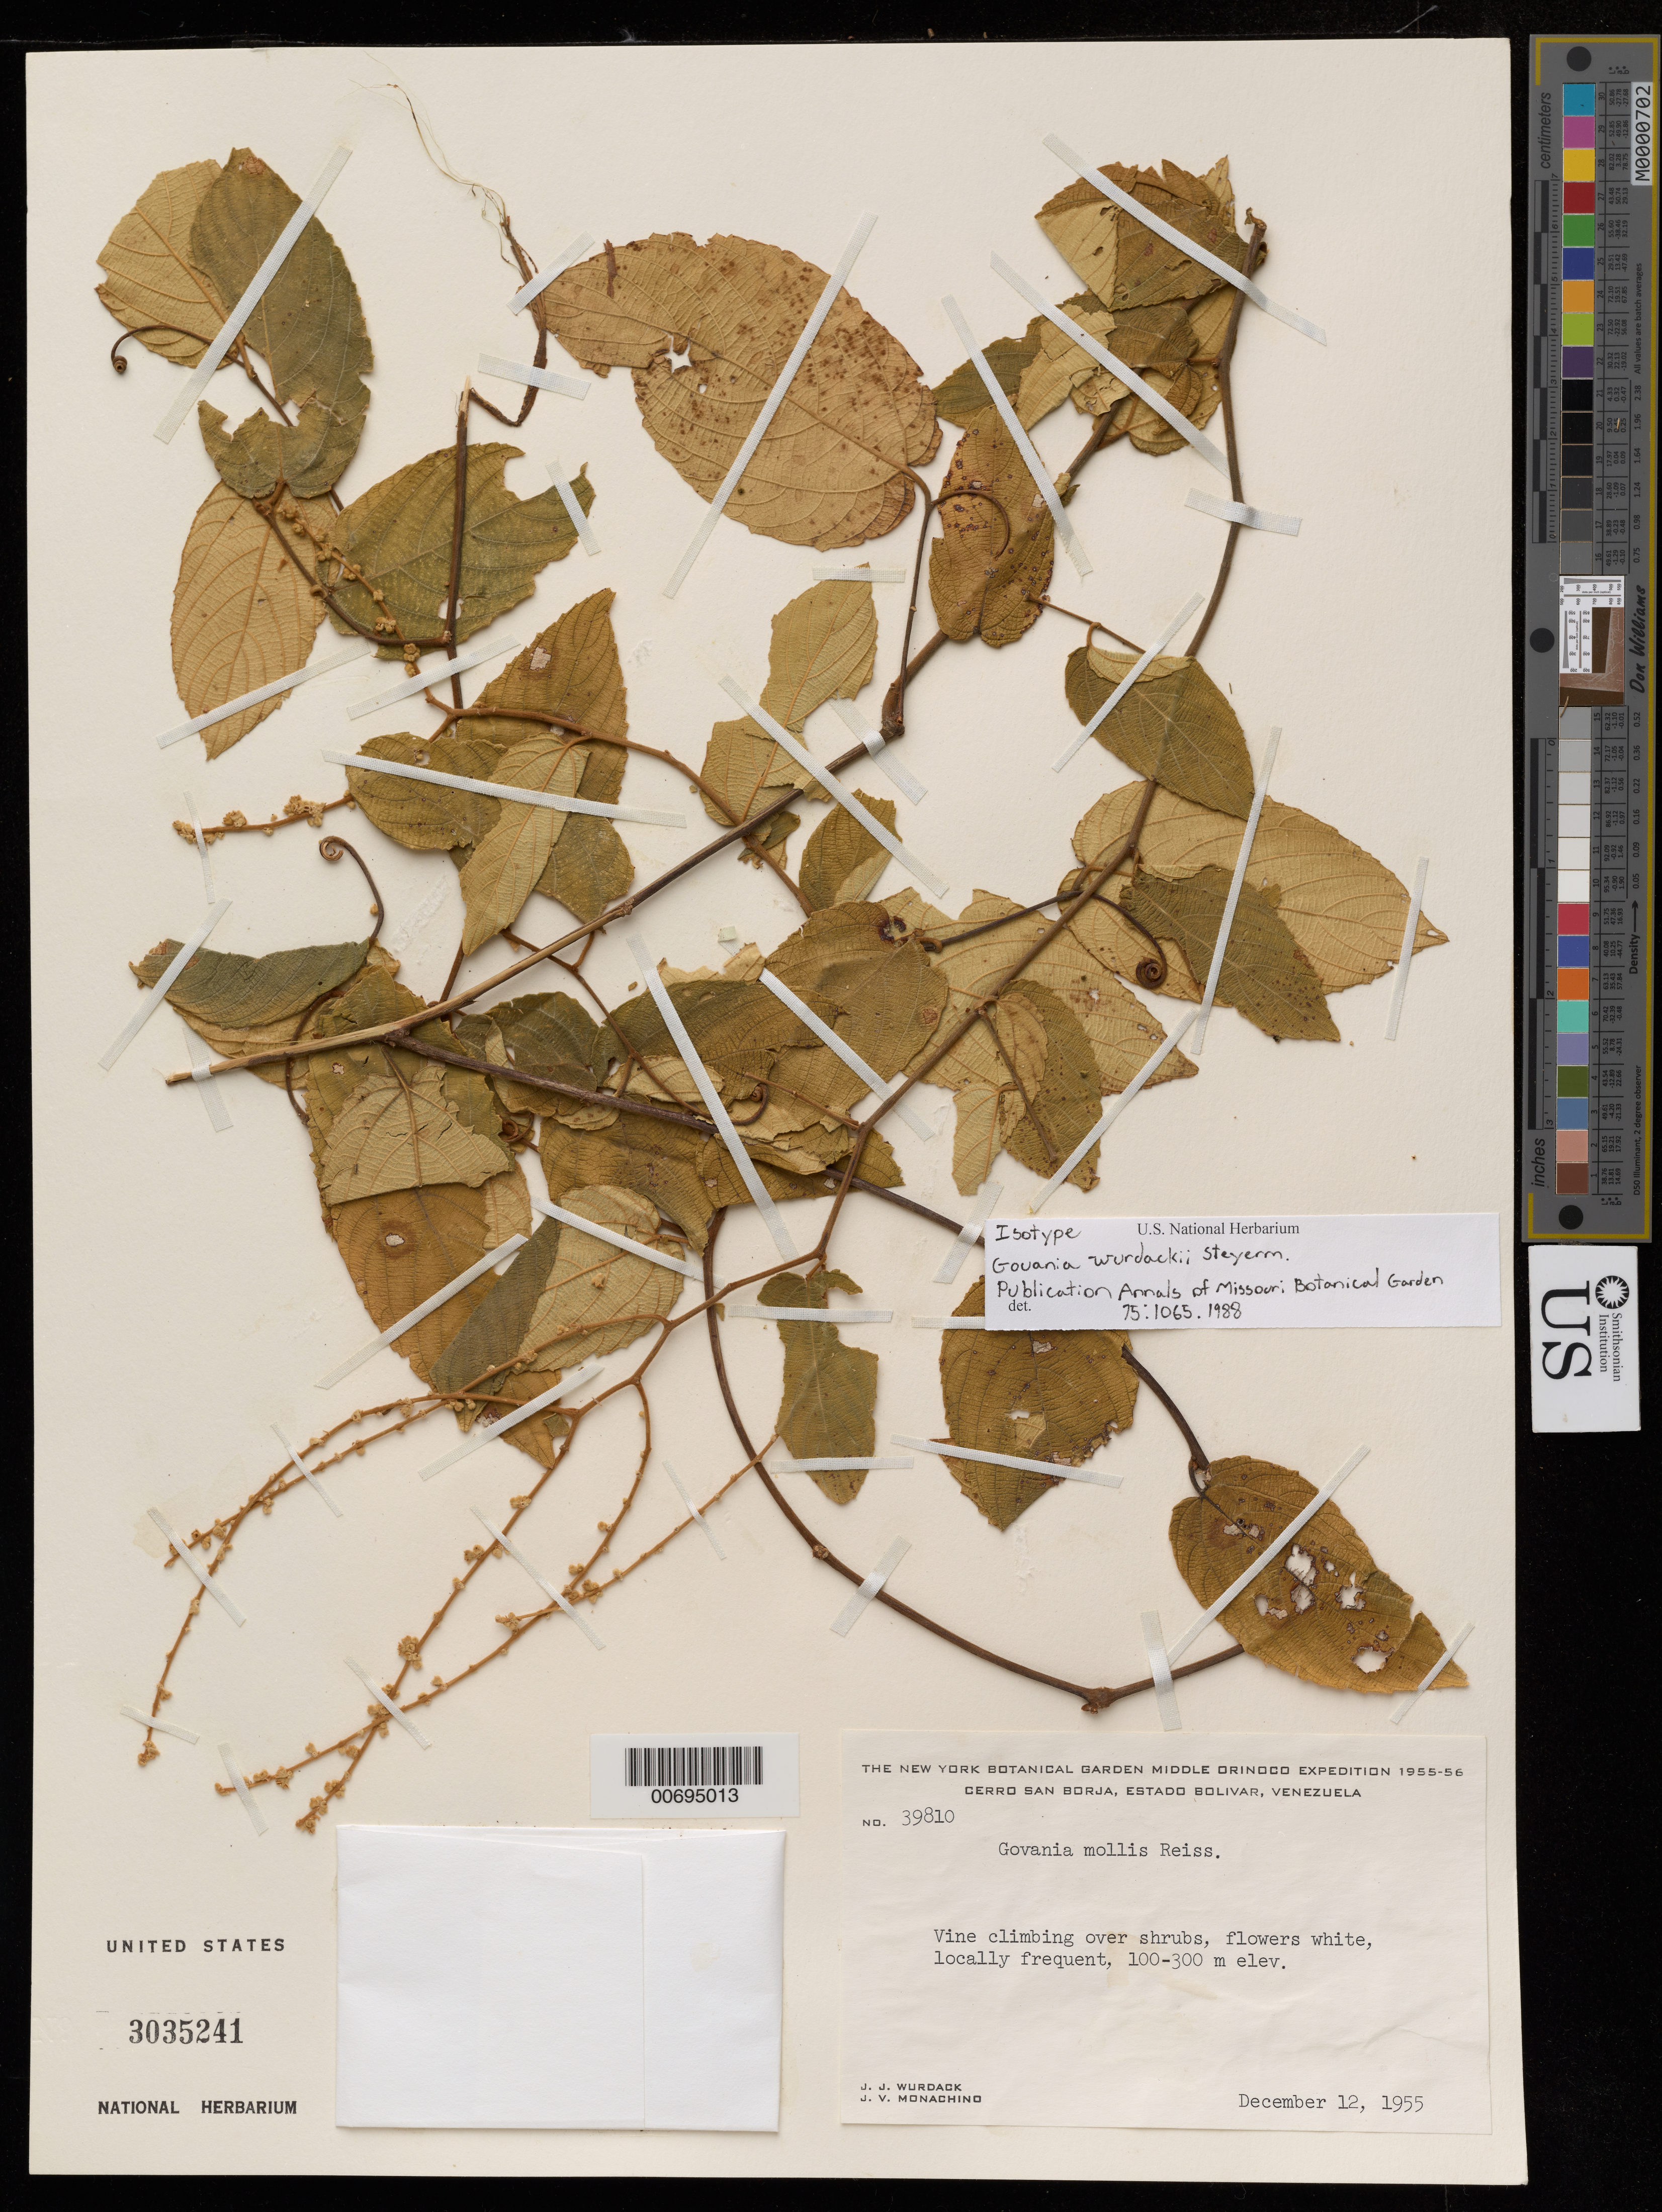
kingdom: Plantae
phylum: Tracheophyta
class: Magnoliopsida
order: Rosales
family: Rhamnaceae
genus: Gouania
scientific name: Gouania wurdackii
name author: Steyerm.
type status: Isotype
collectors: J. J. Wurdack & J. V. Monachino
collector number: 39810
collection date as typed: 12-Dec-55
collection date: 1955-12-12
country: Venezuela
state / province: Bolívar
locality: Cerro San Borja, Río Orinoco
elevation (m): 100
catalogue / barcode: US 3035241